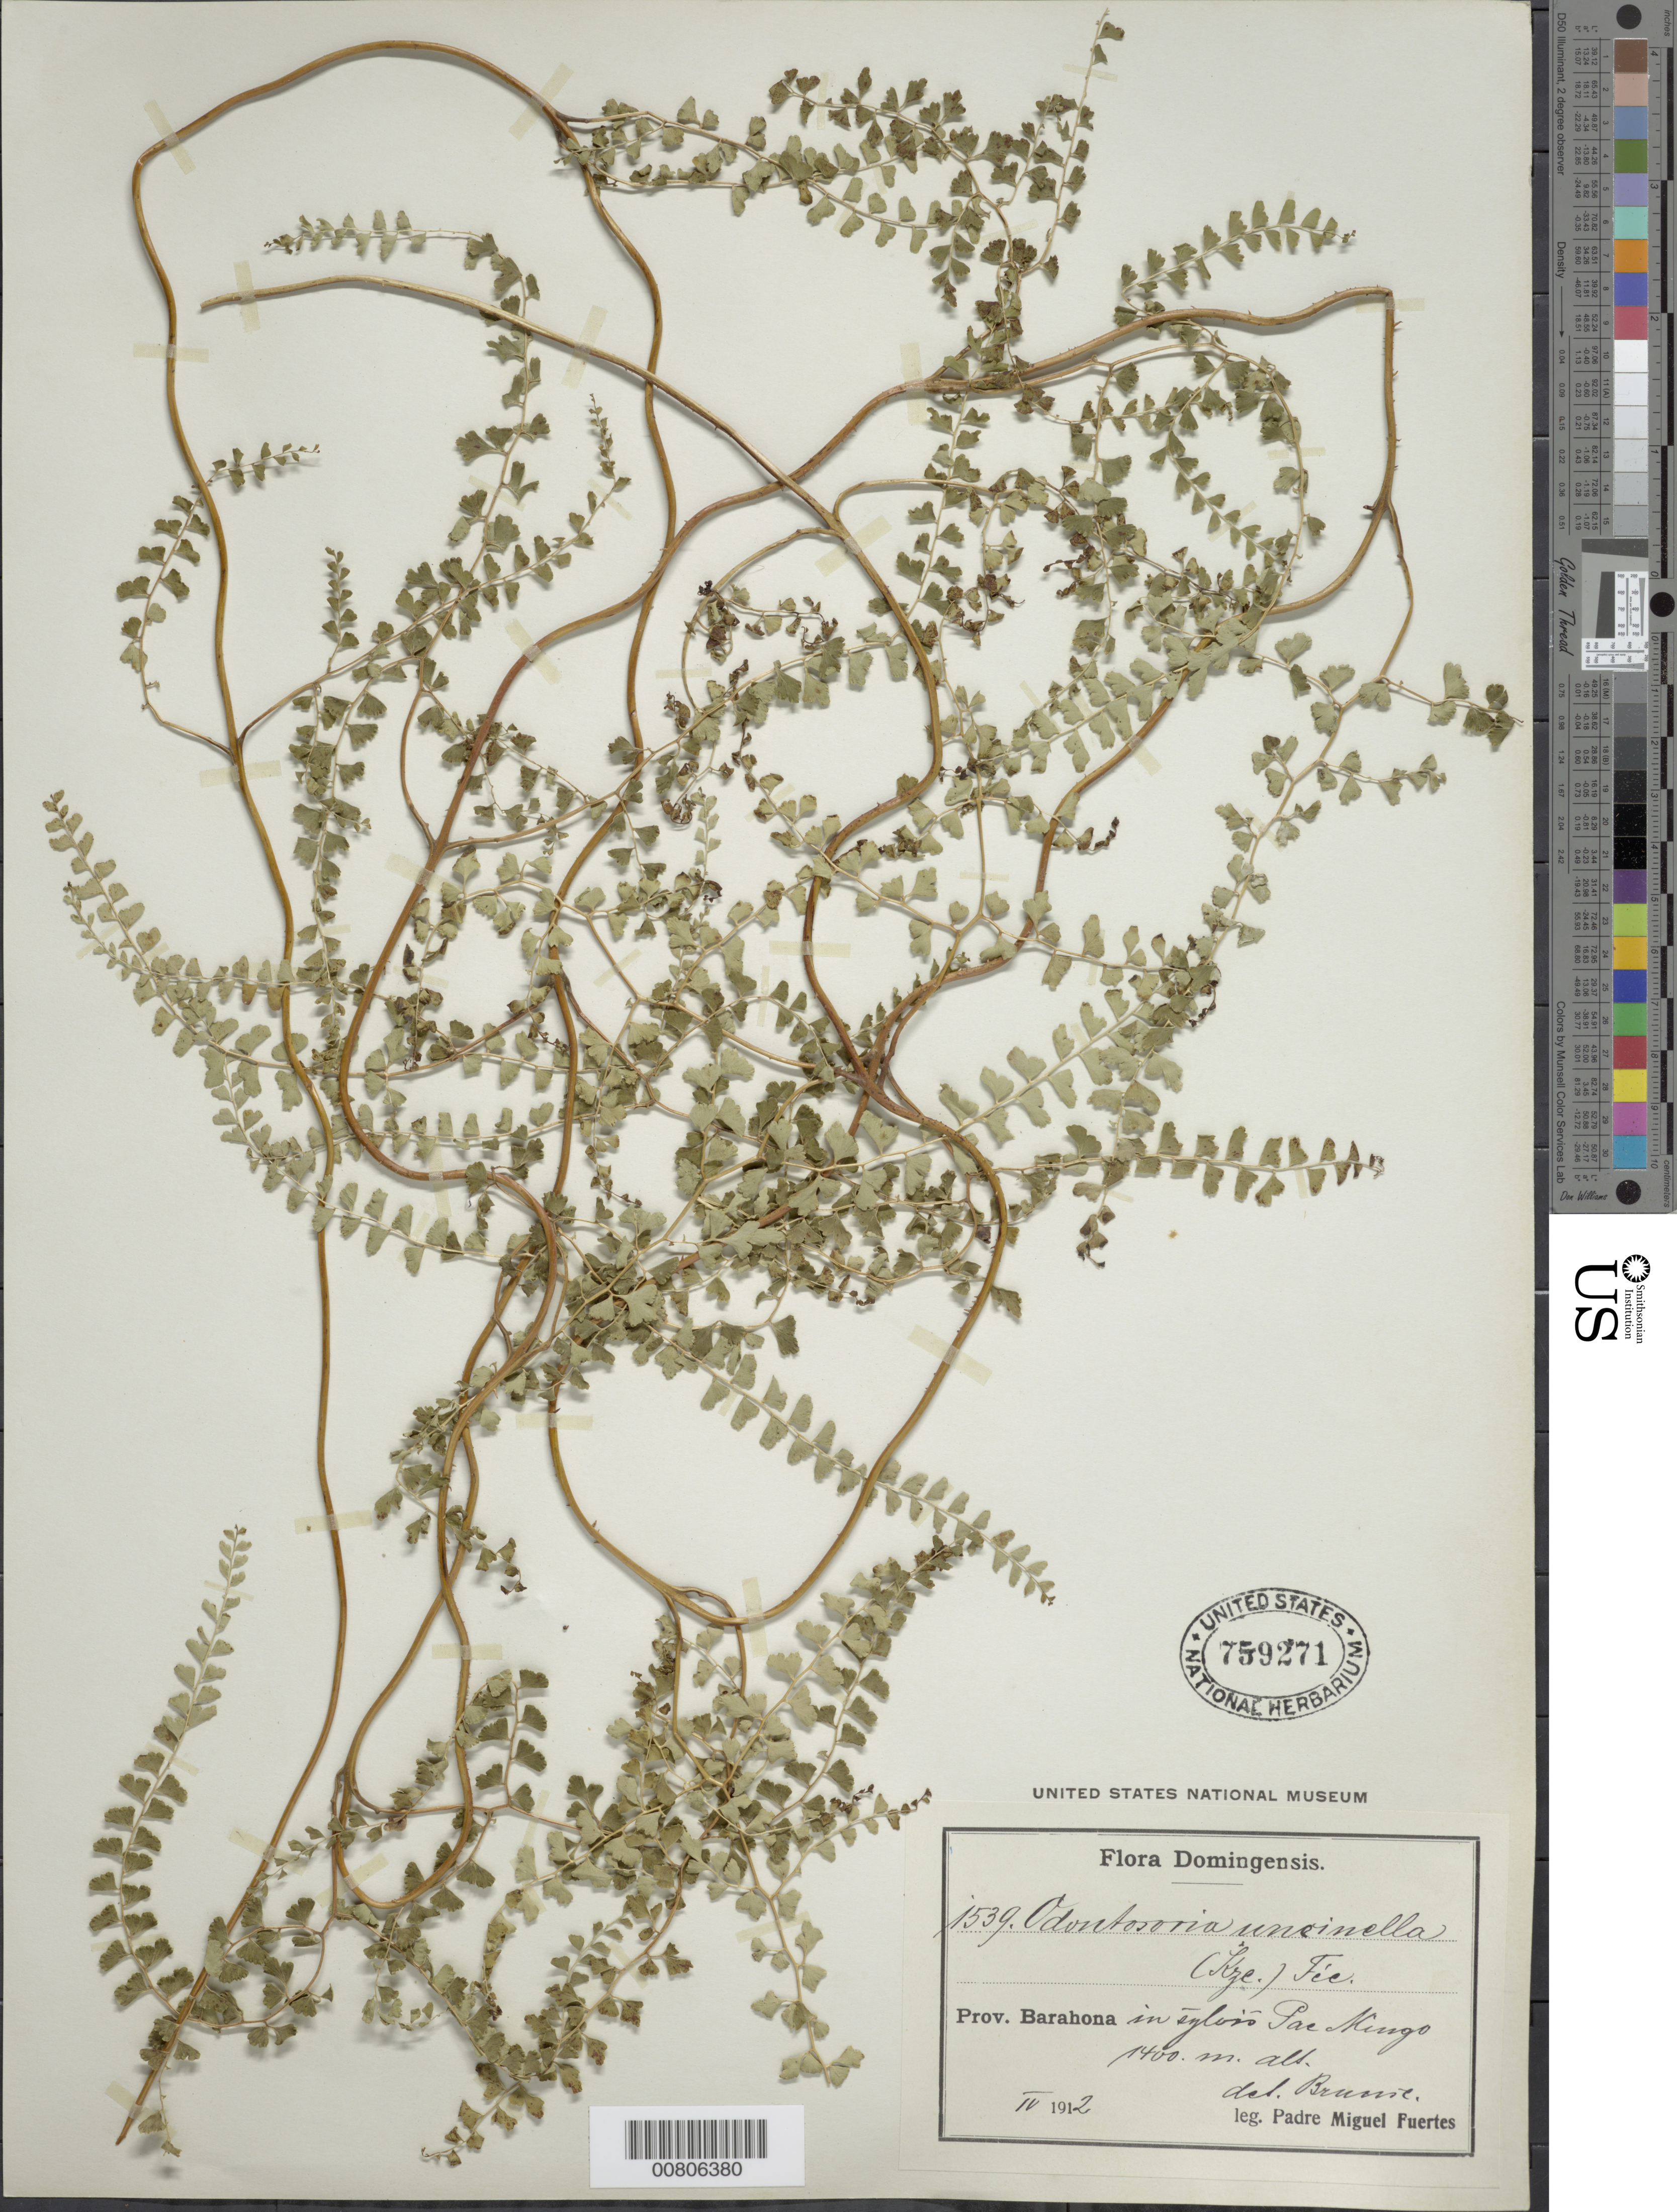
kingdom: Plantae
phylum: Tracheophyta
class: Polypodiopsida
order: Polypodiales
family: Lindsaeaceae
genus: Odontosoria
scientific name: Odontosoria scandens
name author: (Desv.) C. Chr.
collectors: M. D. Fuertes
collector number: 1539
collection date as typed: Jun 1912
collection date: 1912-06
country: Dominican Republic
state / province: Barahona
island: Hispaniola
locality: Pae Mingo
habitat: Sylvis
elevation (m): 1400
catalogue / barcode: US 759271